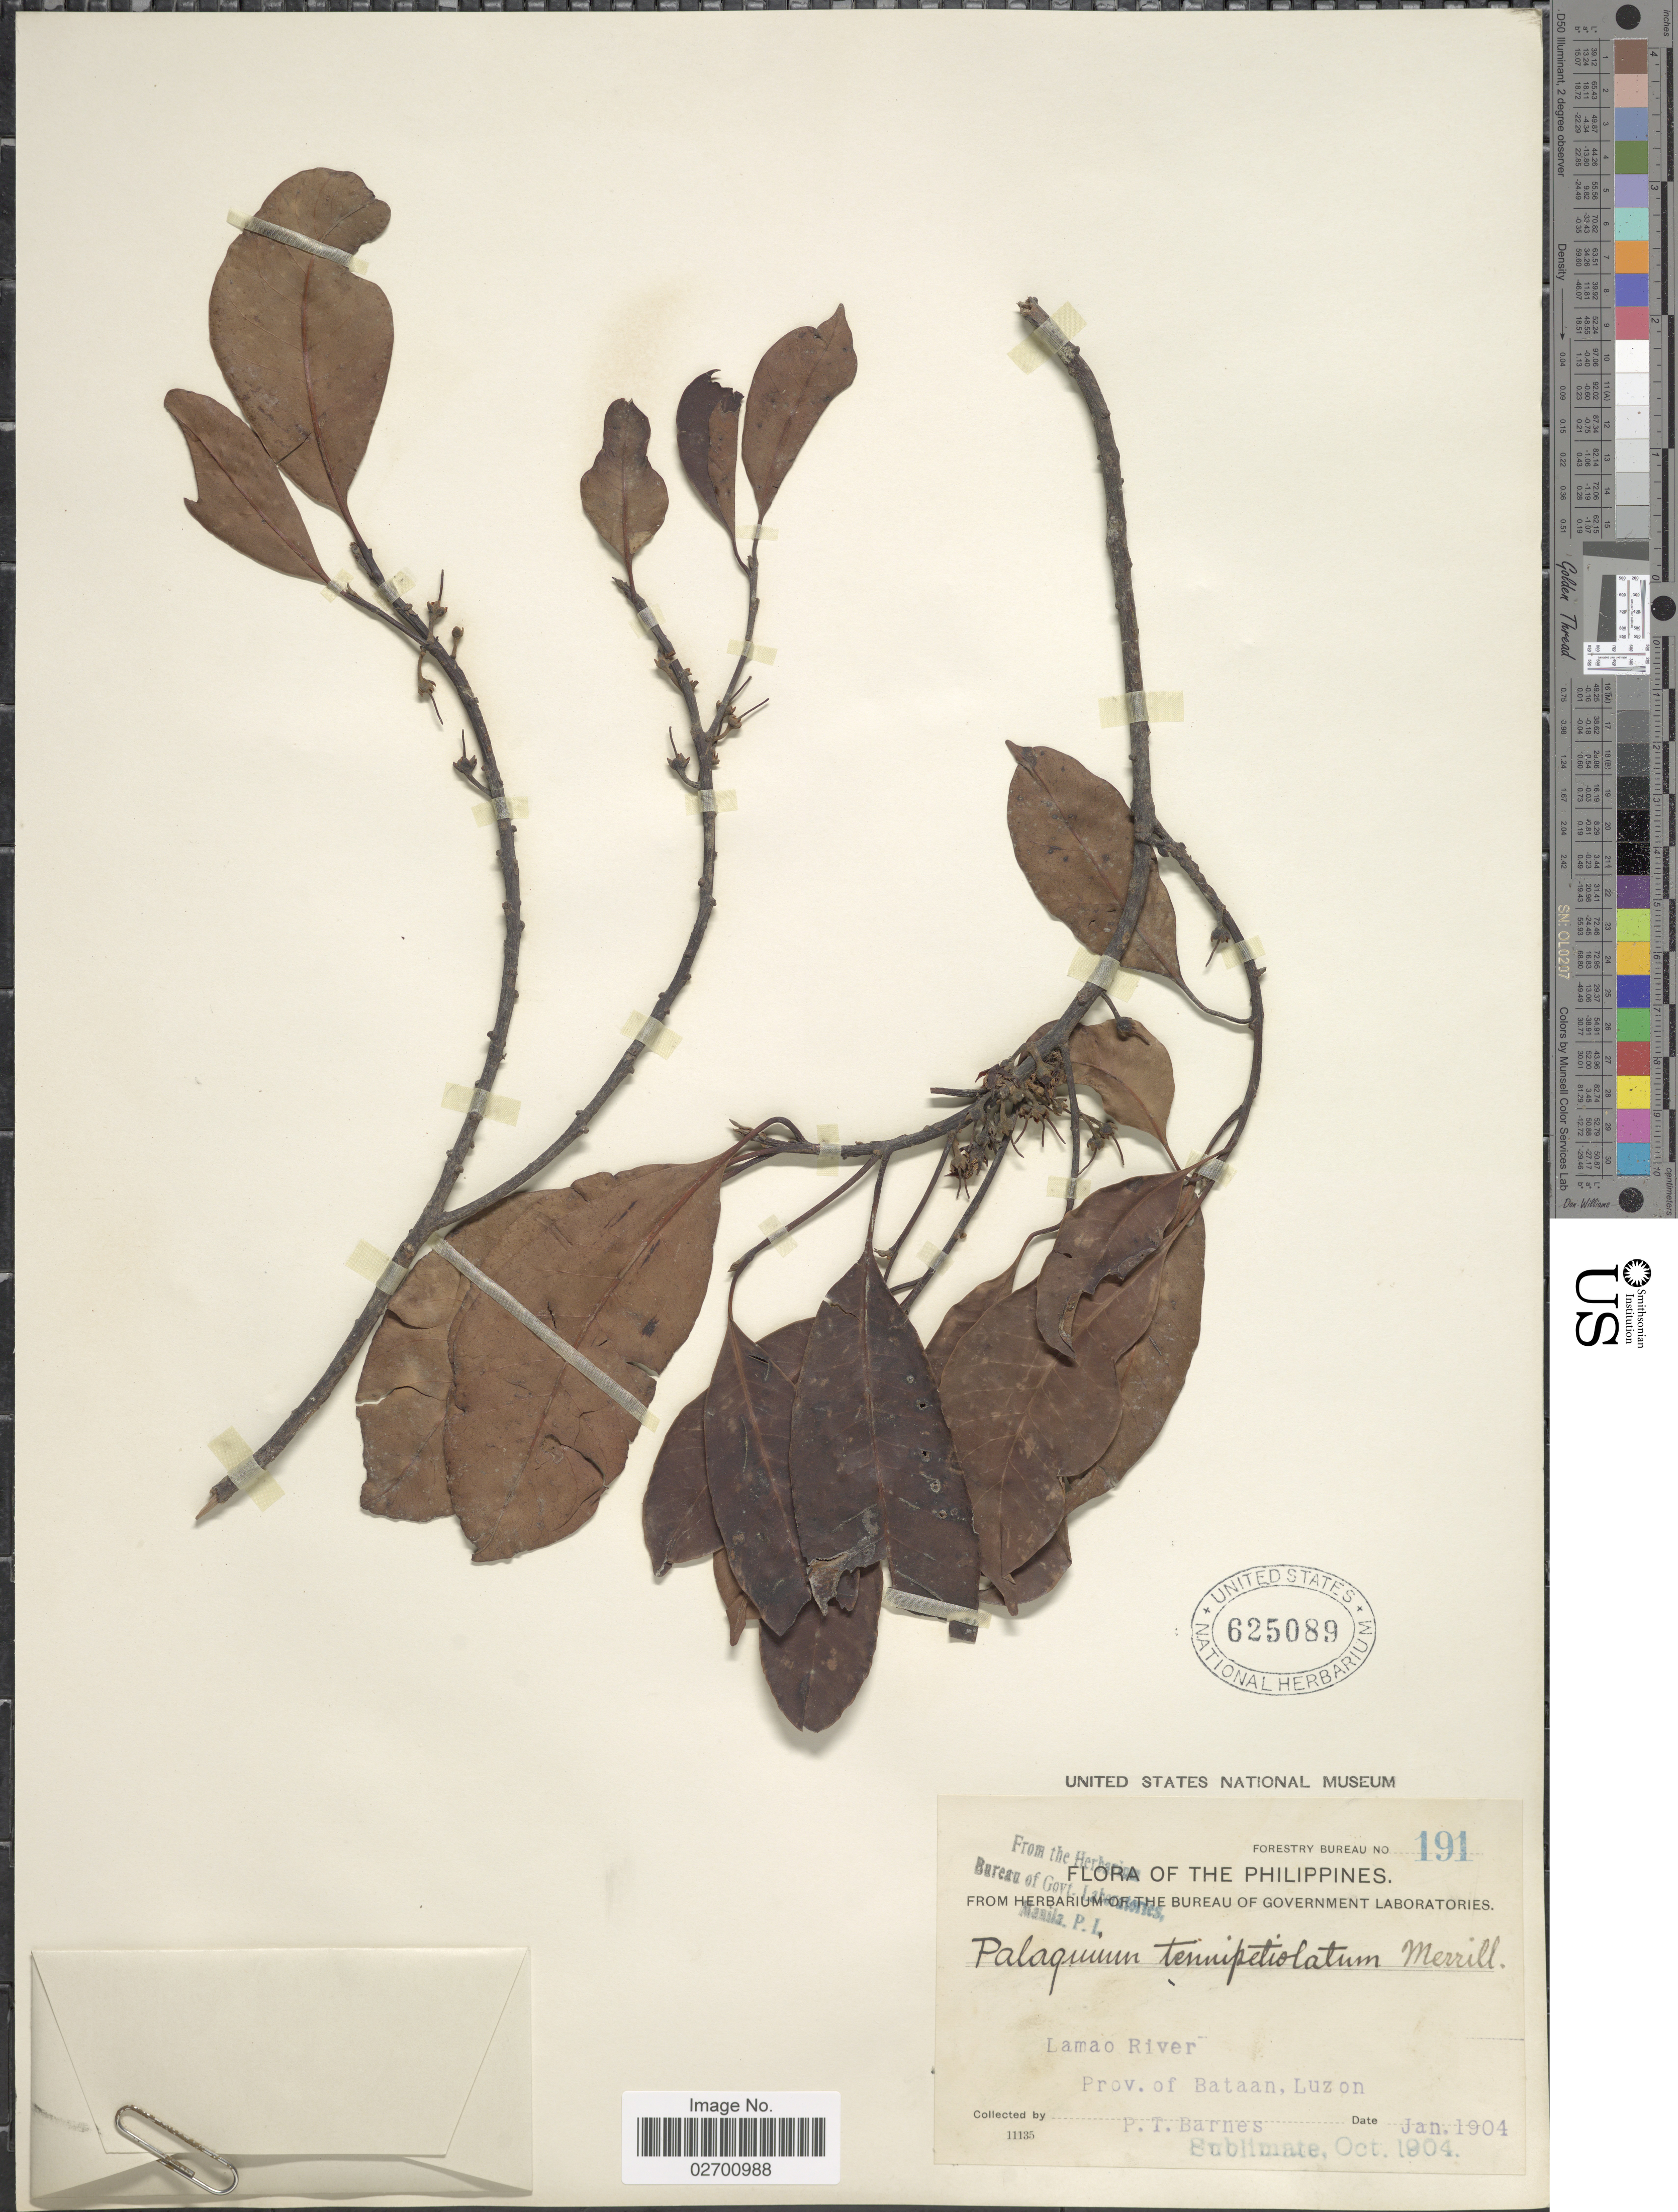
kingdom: Plantae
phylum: Tracheophyta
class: Magnoliopsida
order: Ericales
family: Sapotaceae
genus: Palaquium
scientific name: Palaquium tenuipetiolatum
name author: Merr.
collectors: P. Barnes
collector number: Forestry Bureau 191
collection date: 1904-01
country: Philippines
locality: Lamao River, Prov. of Bataan, Luzon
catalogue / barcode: US 625089